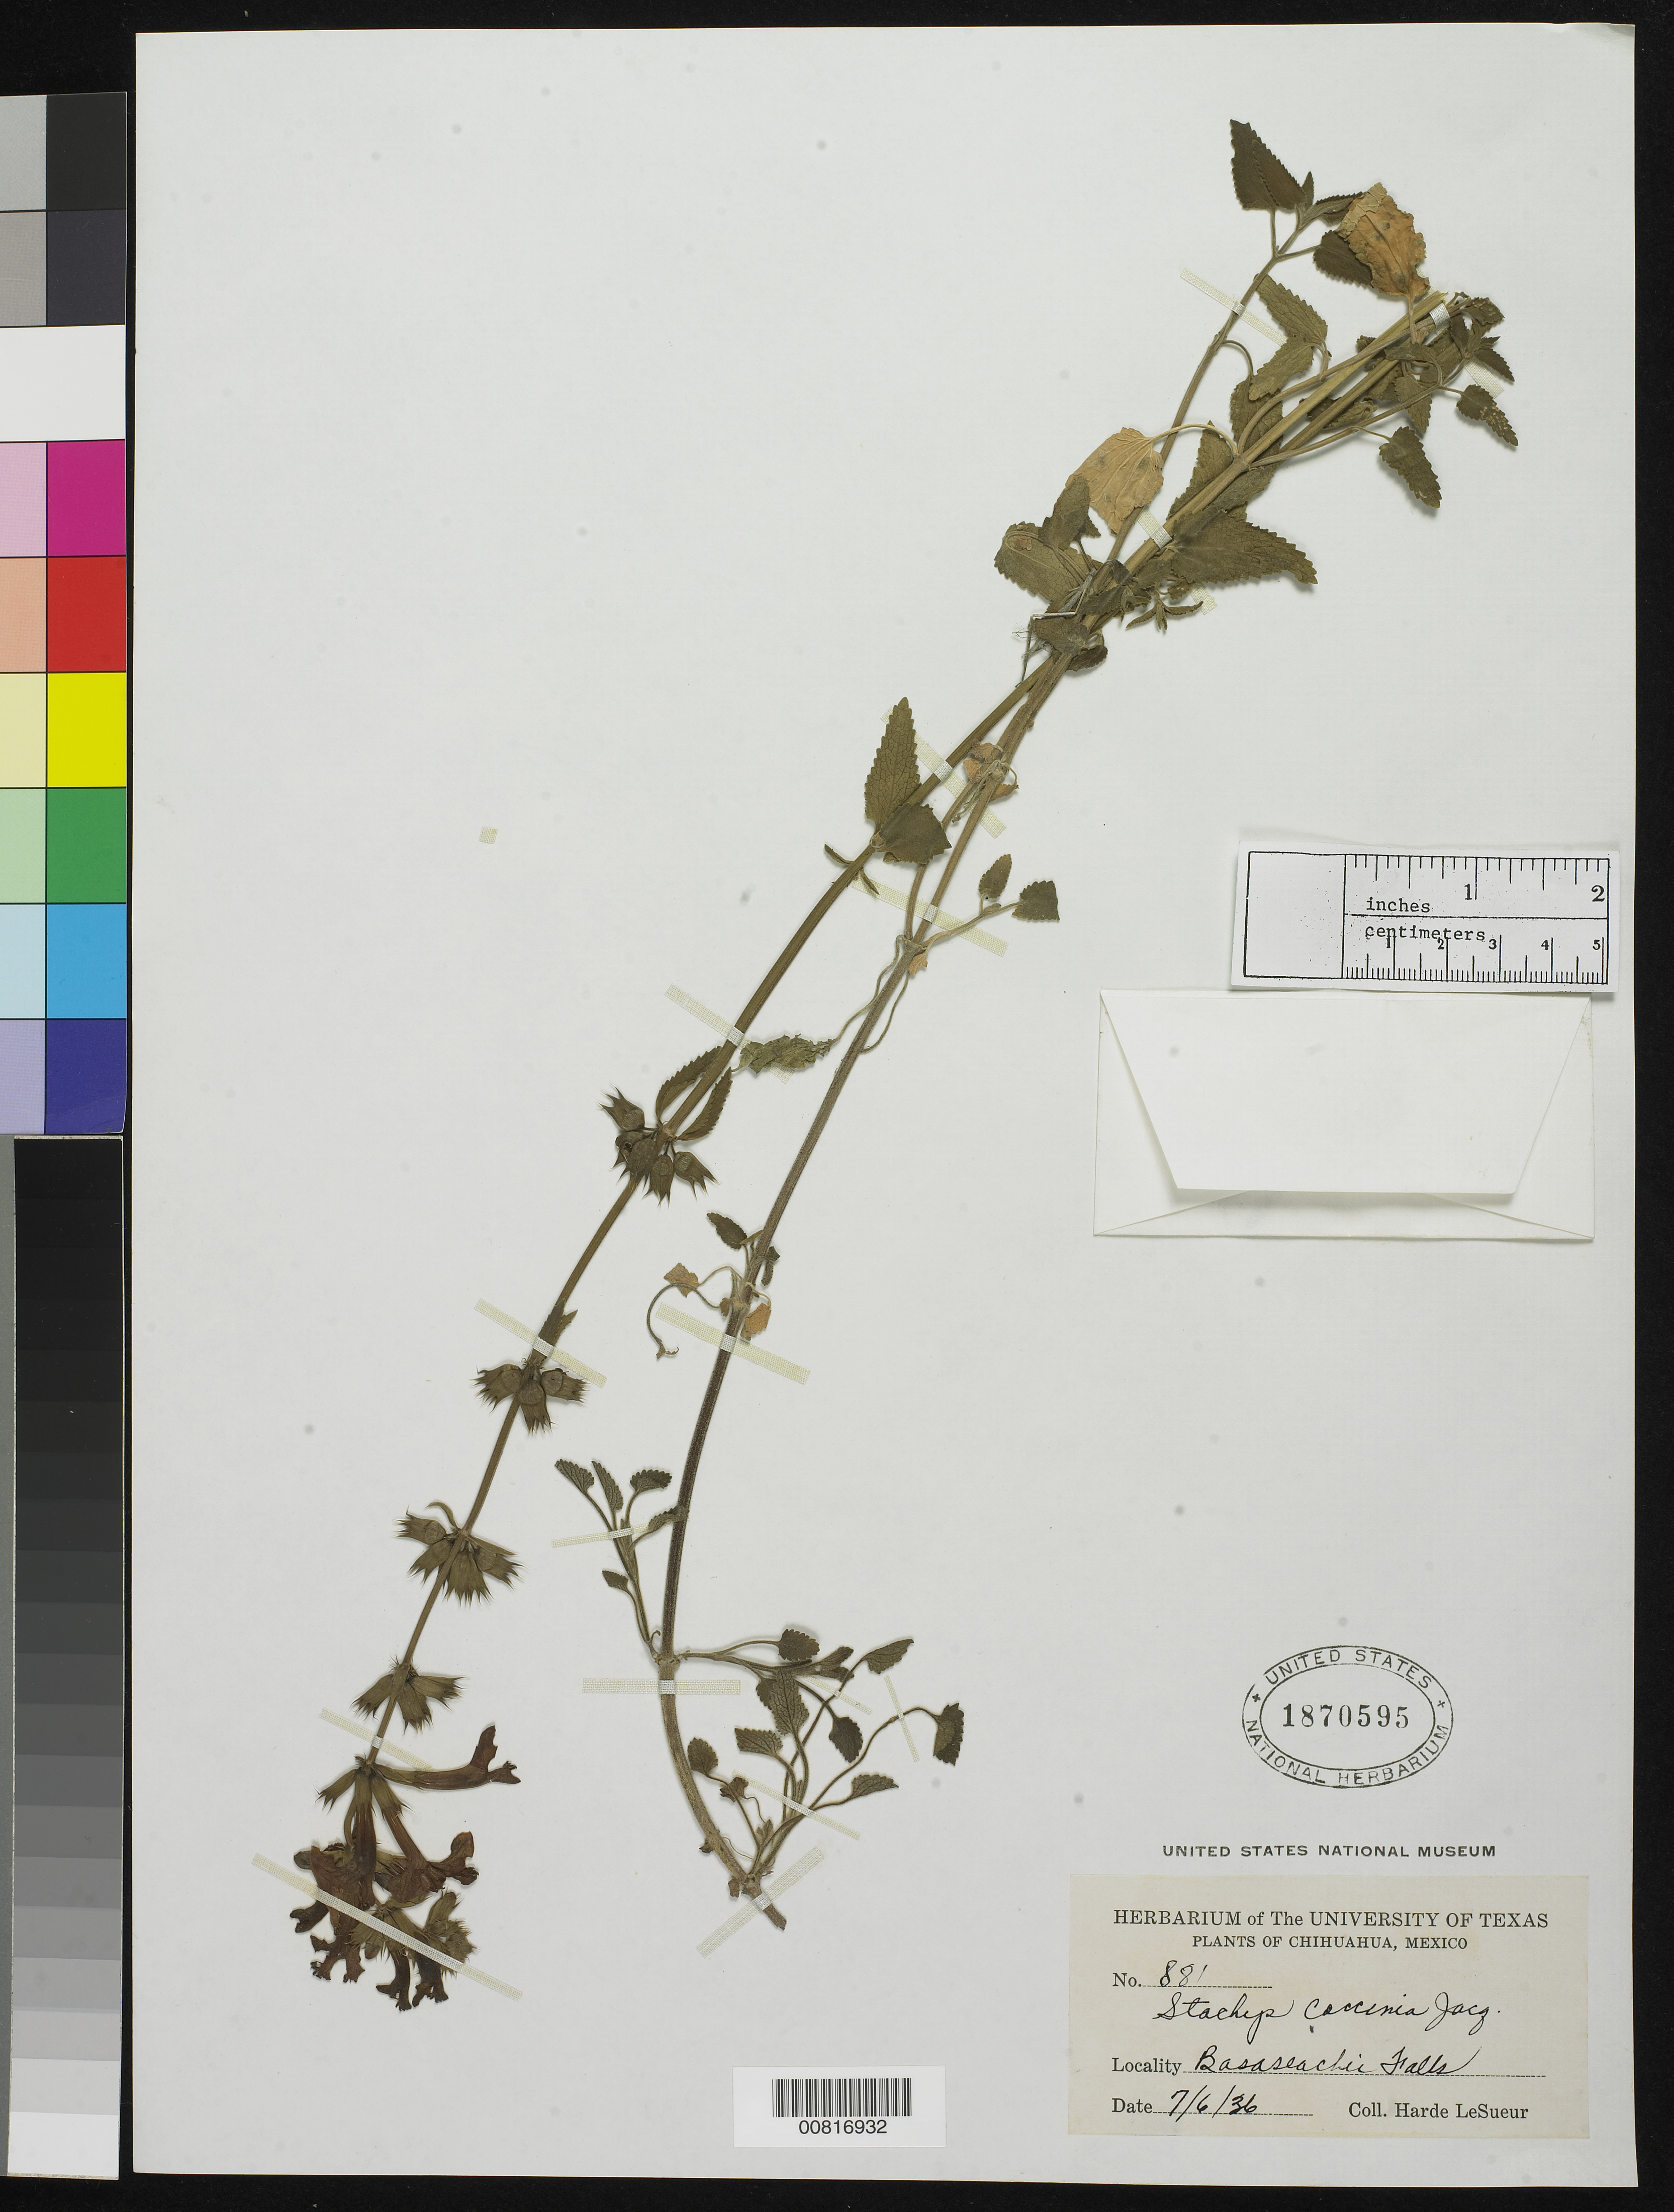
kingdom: Plantae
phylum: Tracheophyta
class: Magnoliopsida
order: Lamiales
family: Lamiaceae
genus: Stachys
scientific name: Stachys coccinea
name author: Ortega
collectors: D. H. LeSueur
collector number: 881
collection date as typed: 06 Jul 1936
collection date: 1936-07-06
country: Mexico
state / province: Chihuahua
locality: Basaseachic Falls, Chihuahua.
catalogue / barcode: US 1870595